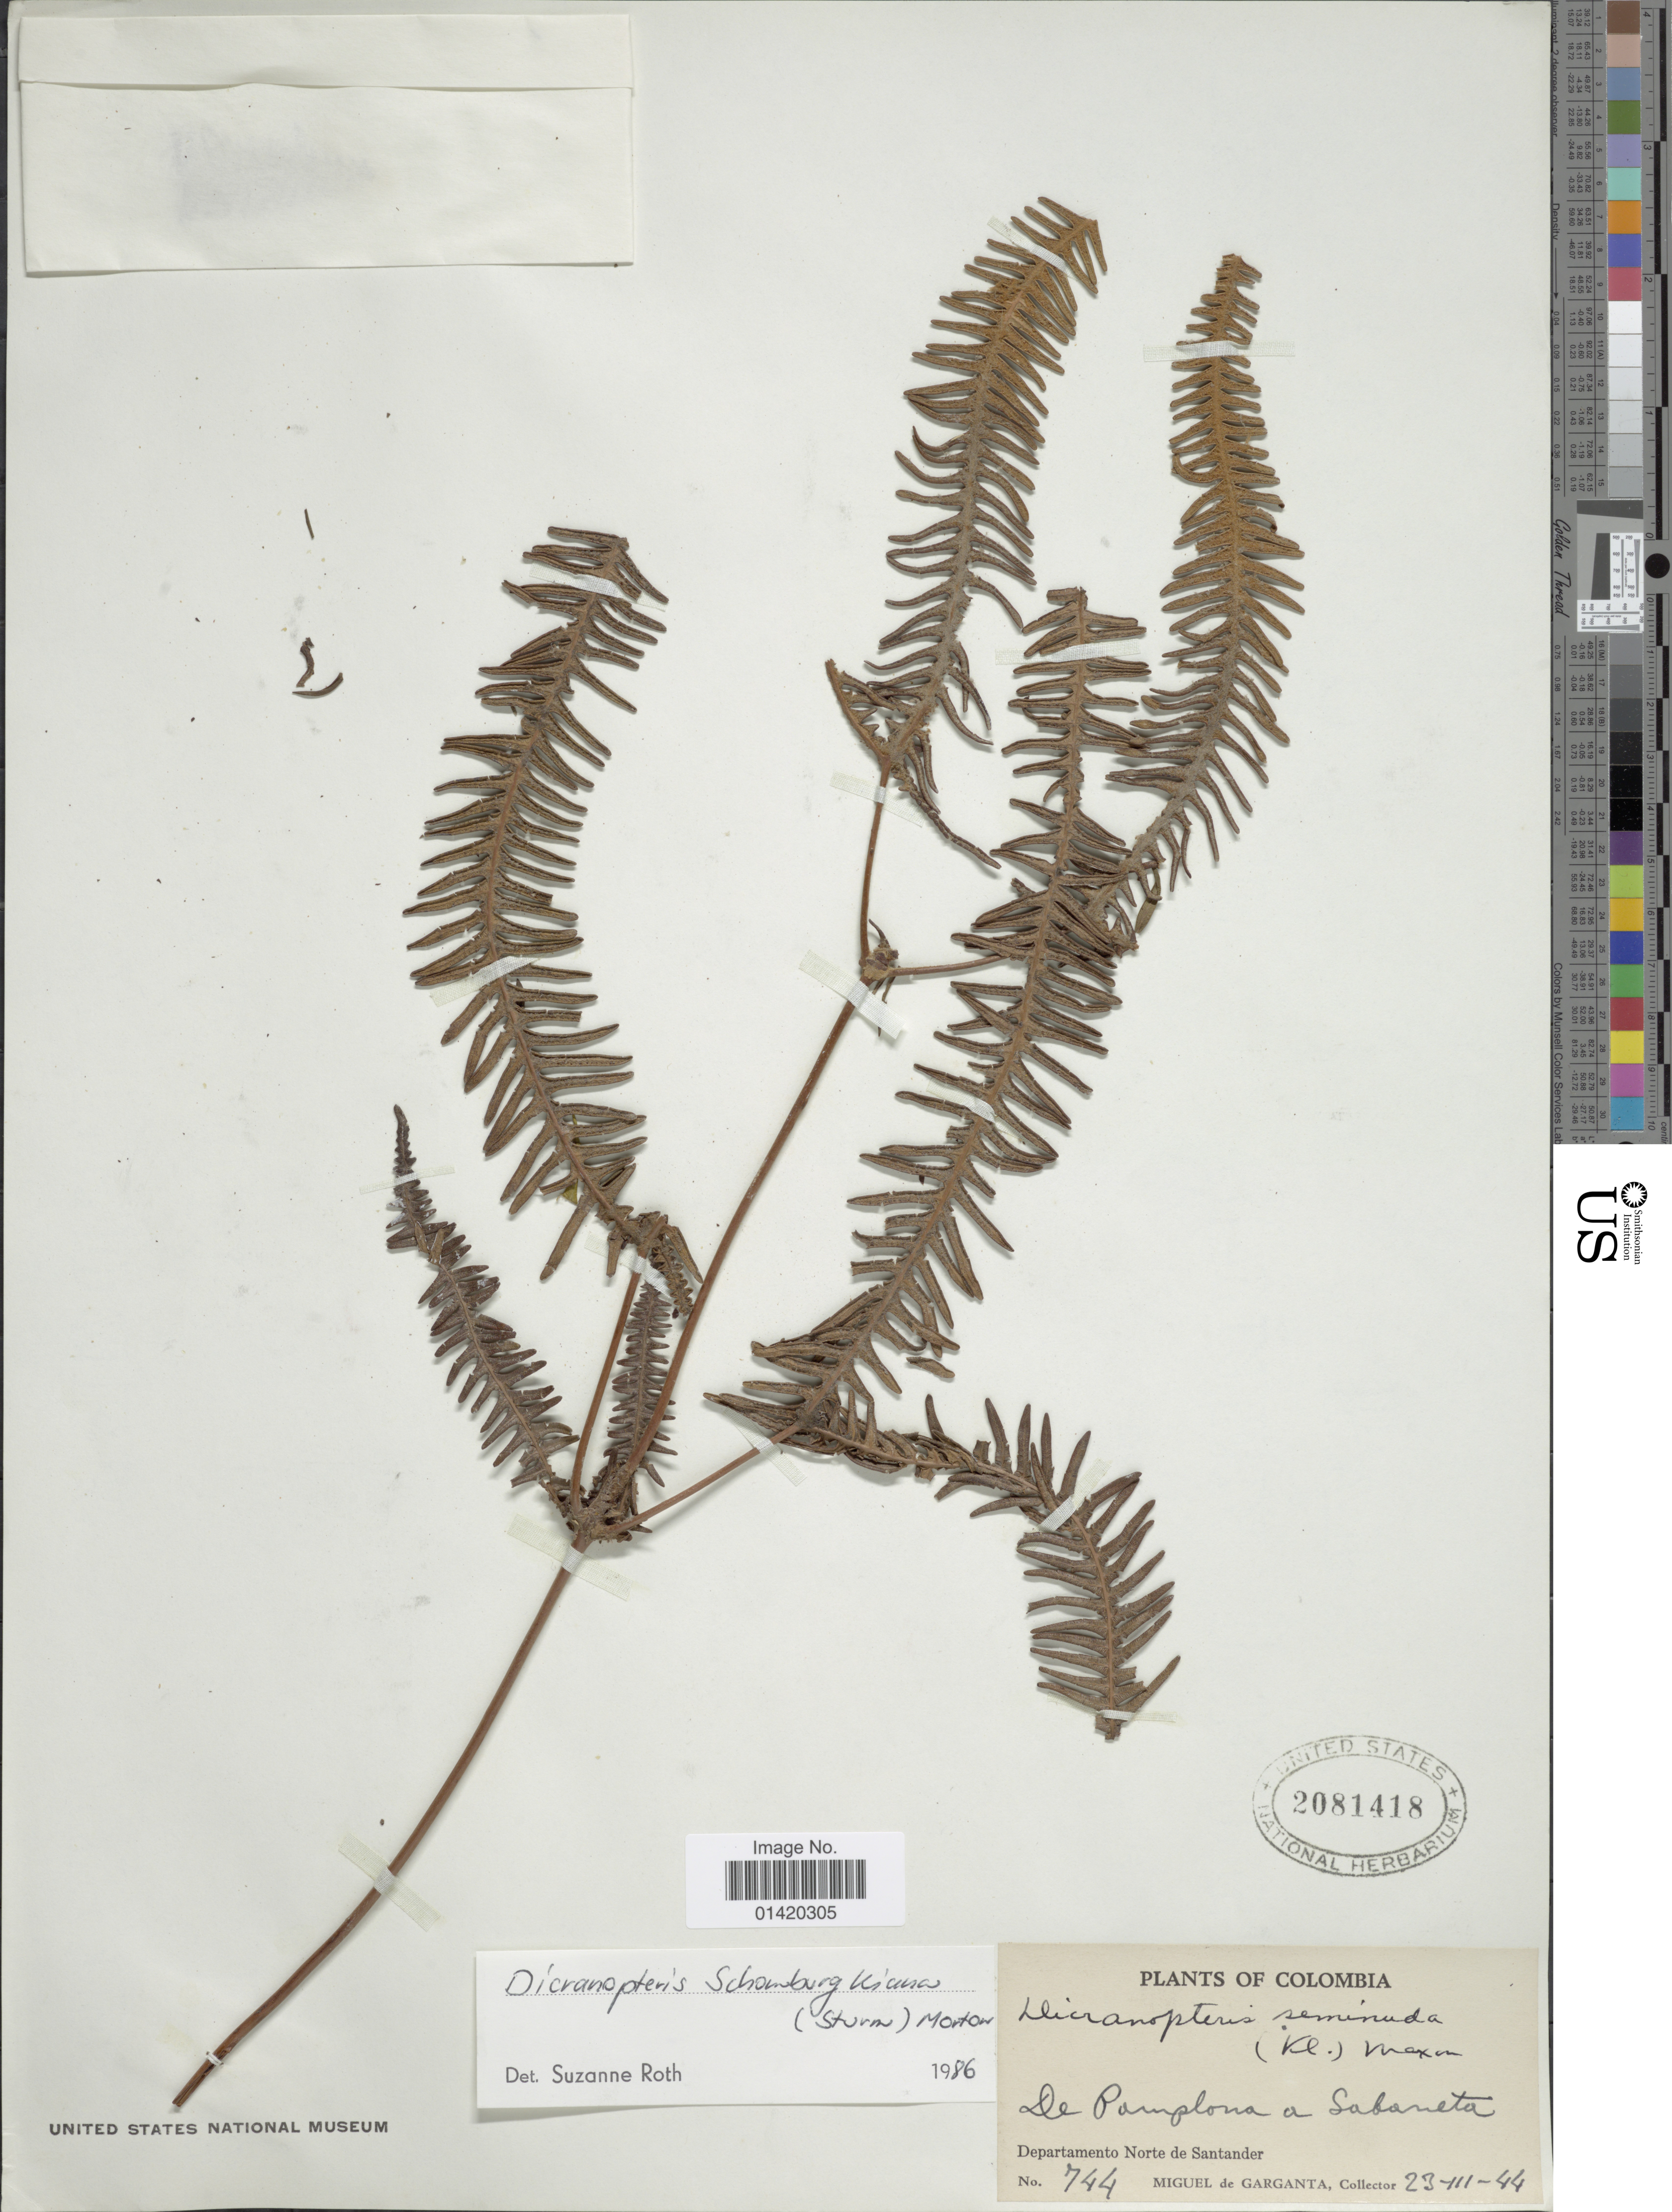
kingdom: Plantae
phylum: Tracheophyta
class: Polypodiopsida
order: Gleicheniales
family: Gleicheniaceae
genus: Dicranopteris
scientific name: Dicranopteris seminuda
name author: (Klotzsch) Maxon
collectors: M. Garganta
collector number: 744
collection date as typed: Transcribed d/m/y: 23/3/44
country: Colombia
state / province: Norte de Santander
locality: De pamplona a Sabanet, Departamento Norte de Santander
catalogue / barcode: US 2081418